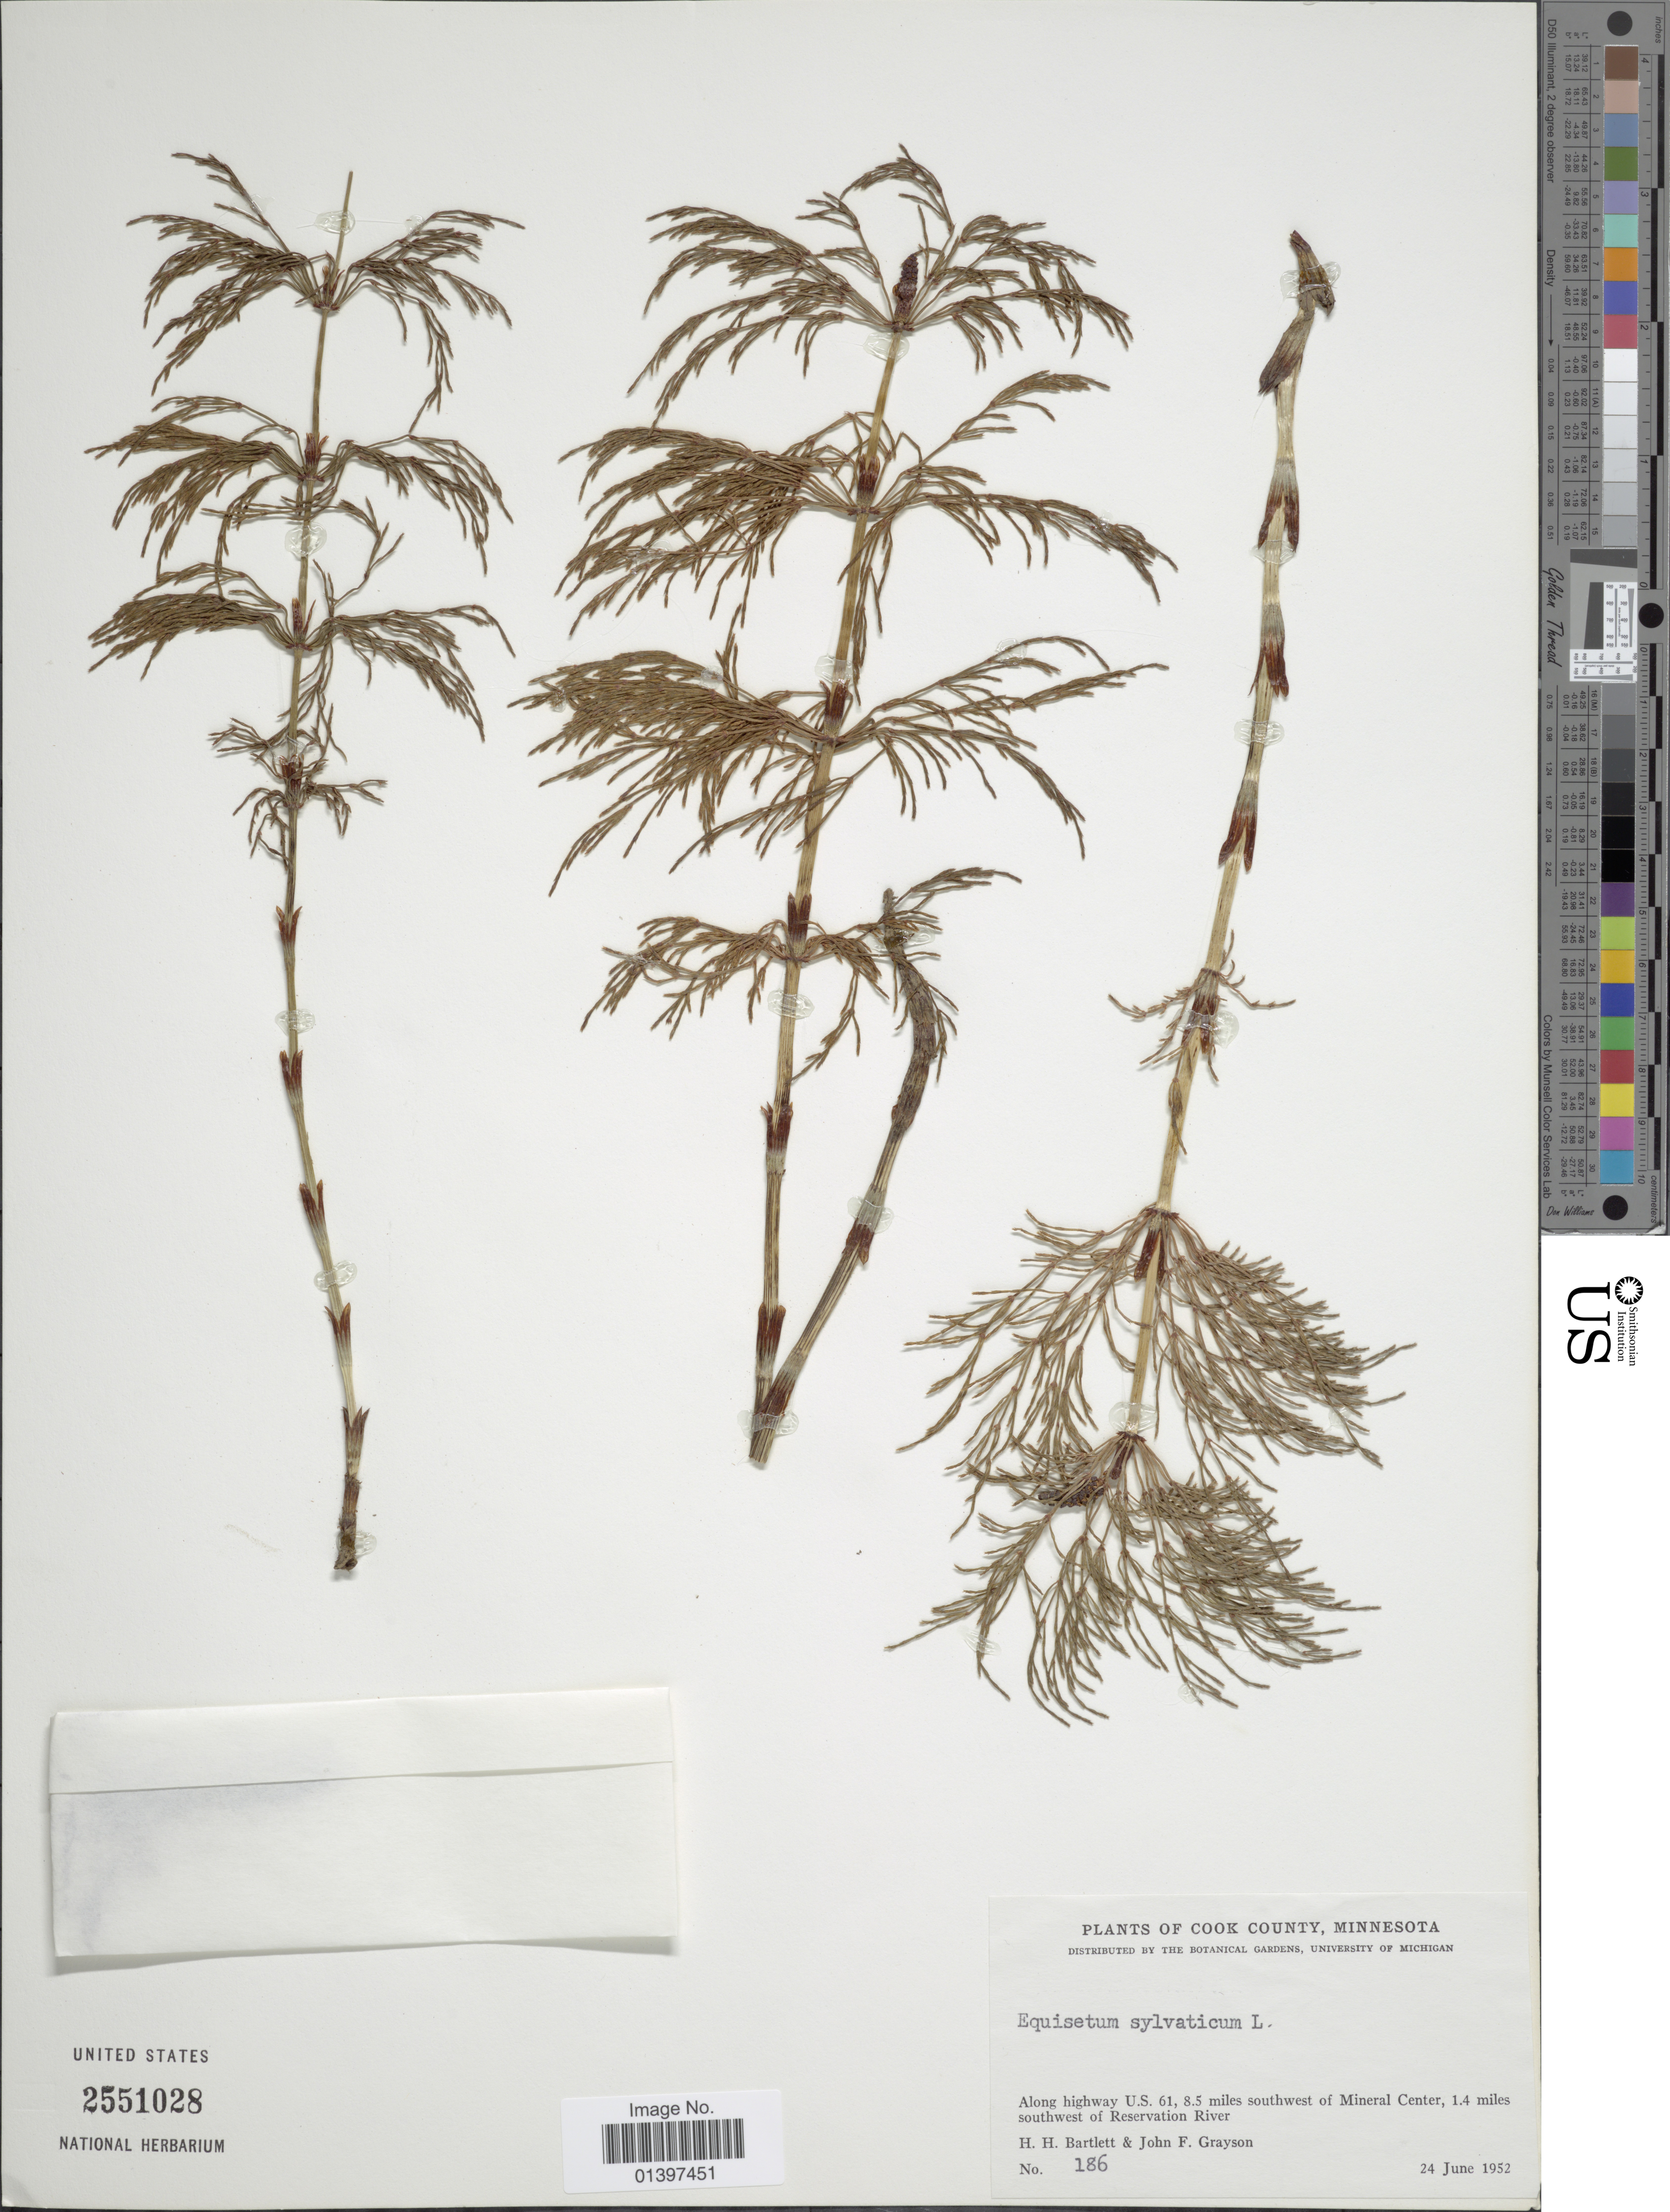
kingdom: Plantae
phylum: Tracheophyta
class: Polypodiopsida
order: Equisetales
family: Equisetaceae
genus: Equisetum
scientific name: Equisetum sylvaticum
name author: L.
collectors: H. H. Bartlett & J. Grayson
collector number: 186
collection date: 1952-06-24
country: United States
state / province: Minnesota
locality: Cook County, Along Highway U.S. 61, 8.5 miles southwest of Minaral Center, 1.4 miles southwest of Reservation River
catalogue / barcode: US 2551028